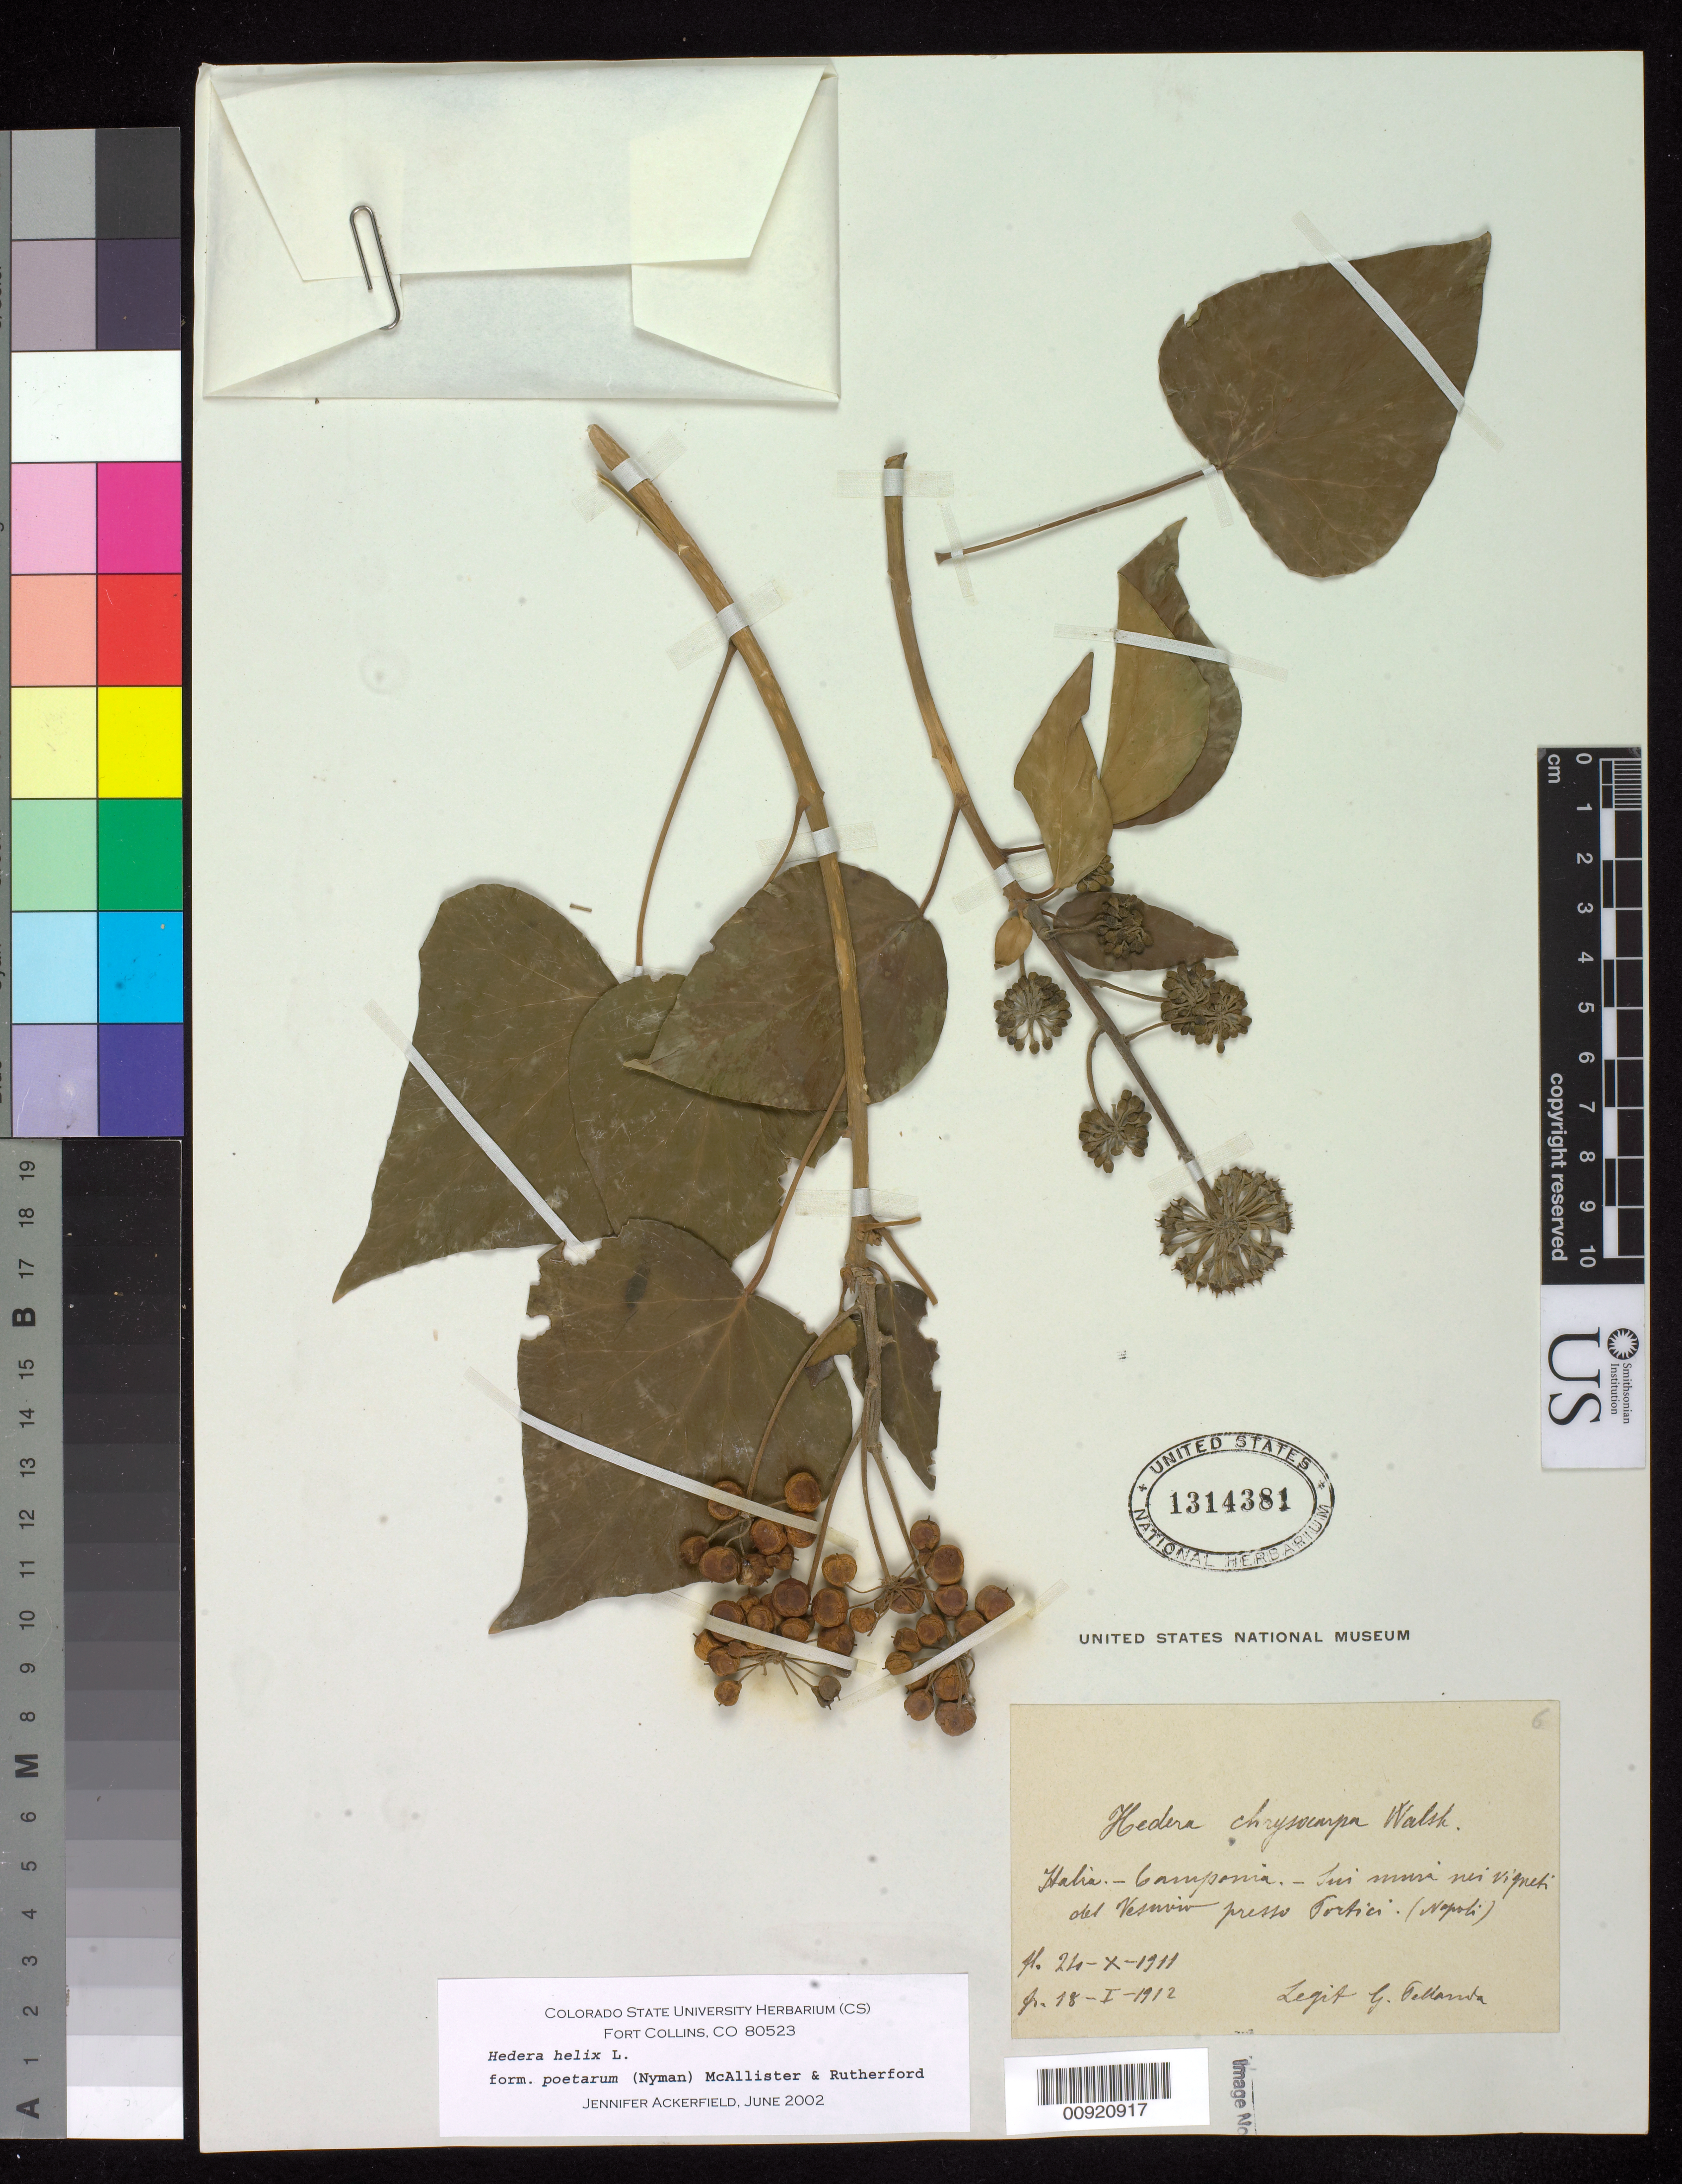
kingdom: Plantae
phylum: Tracheophyta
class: Magnoliopsida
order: Apiales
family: Araliaceae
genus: Hedera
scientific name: Hedera helix f. poetarum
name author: Nyman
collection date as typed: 21 Oct 1911 to 18 Jan 1912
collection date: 1911-10-21/1912-01-18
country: Italy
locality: Naples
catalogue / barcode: US 1314381